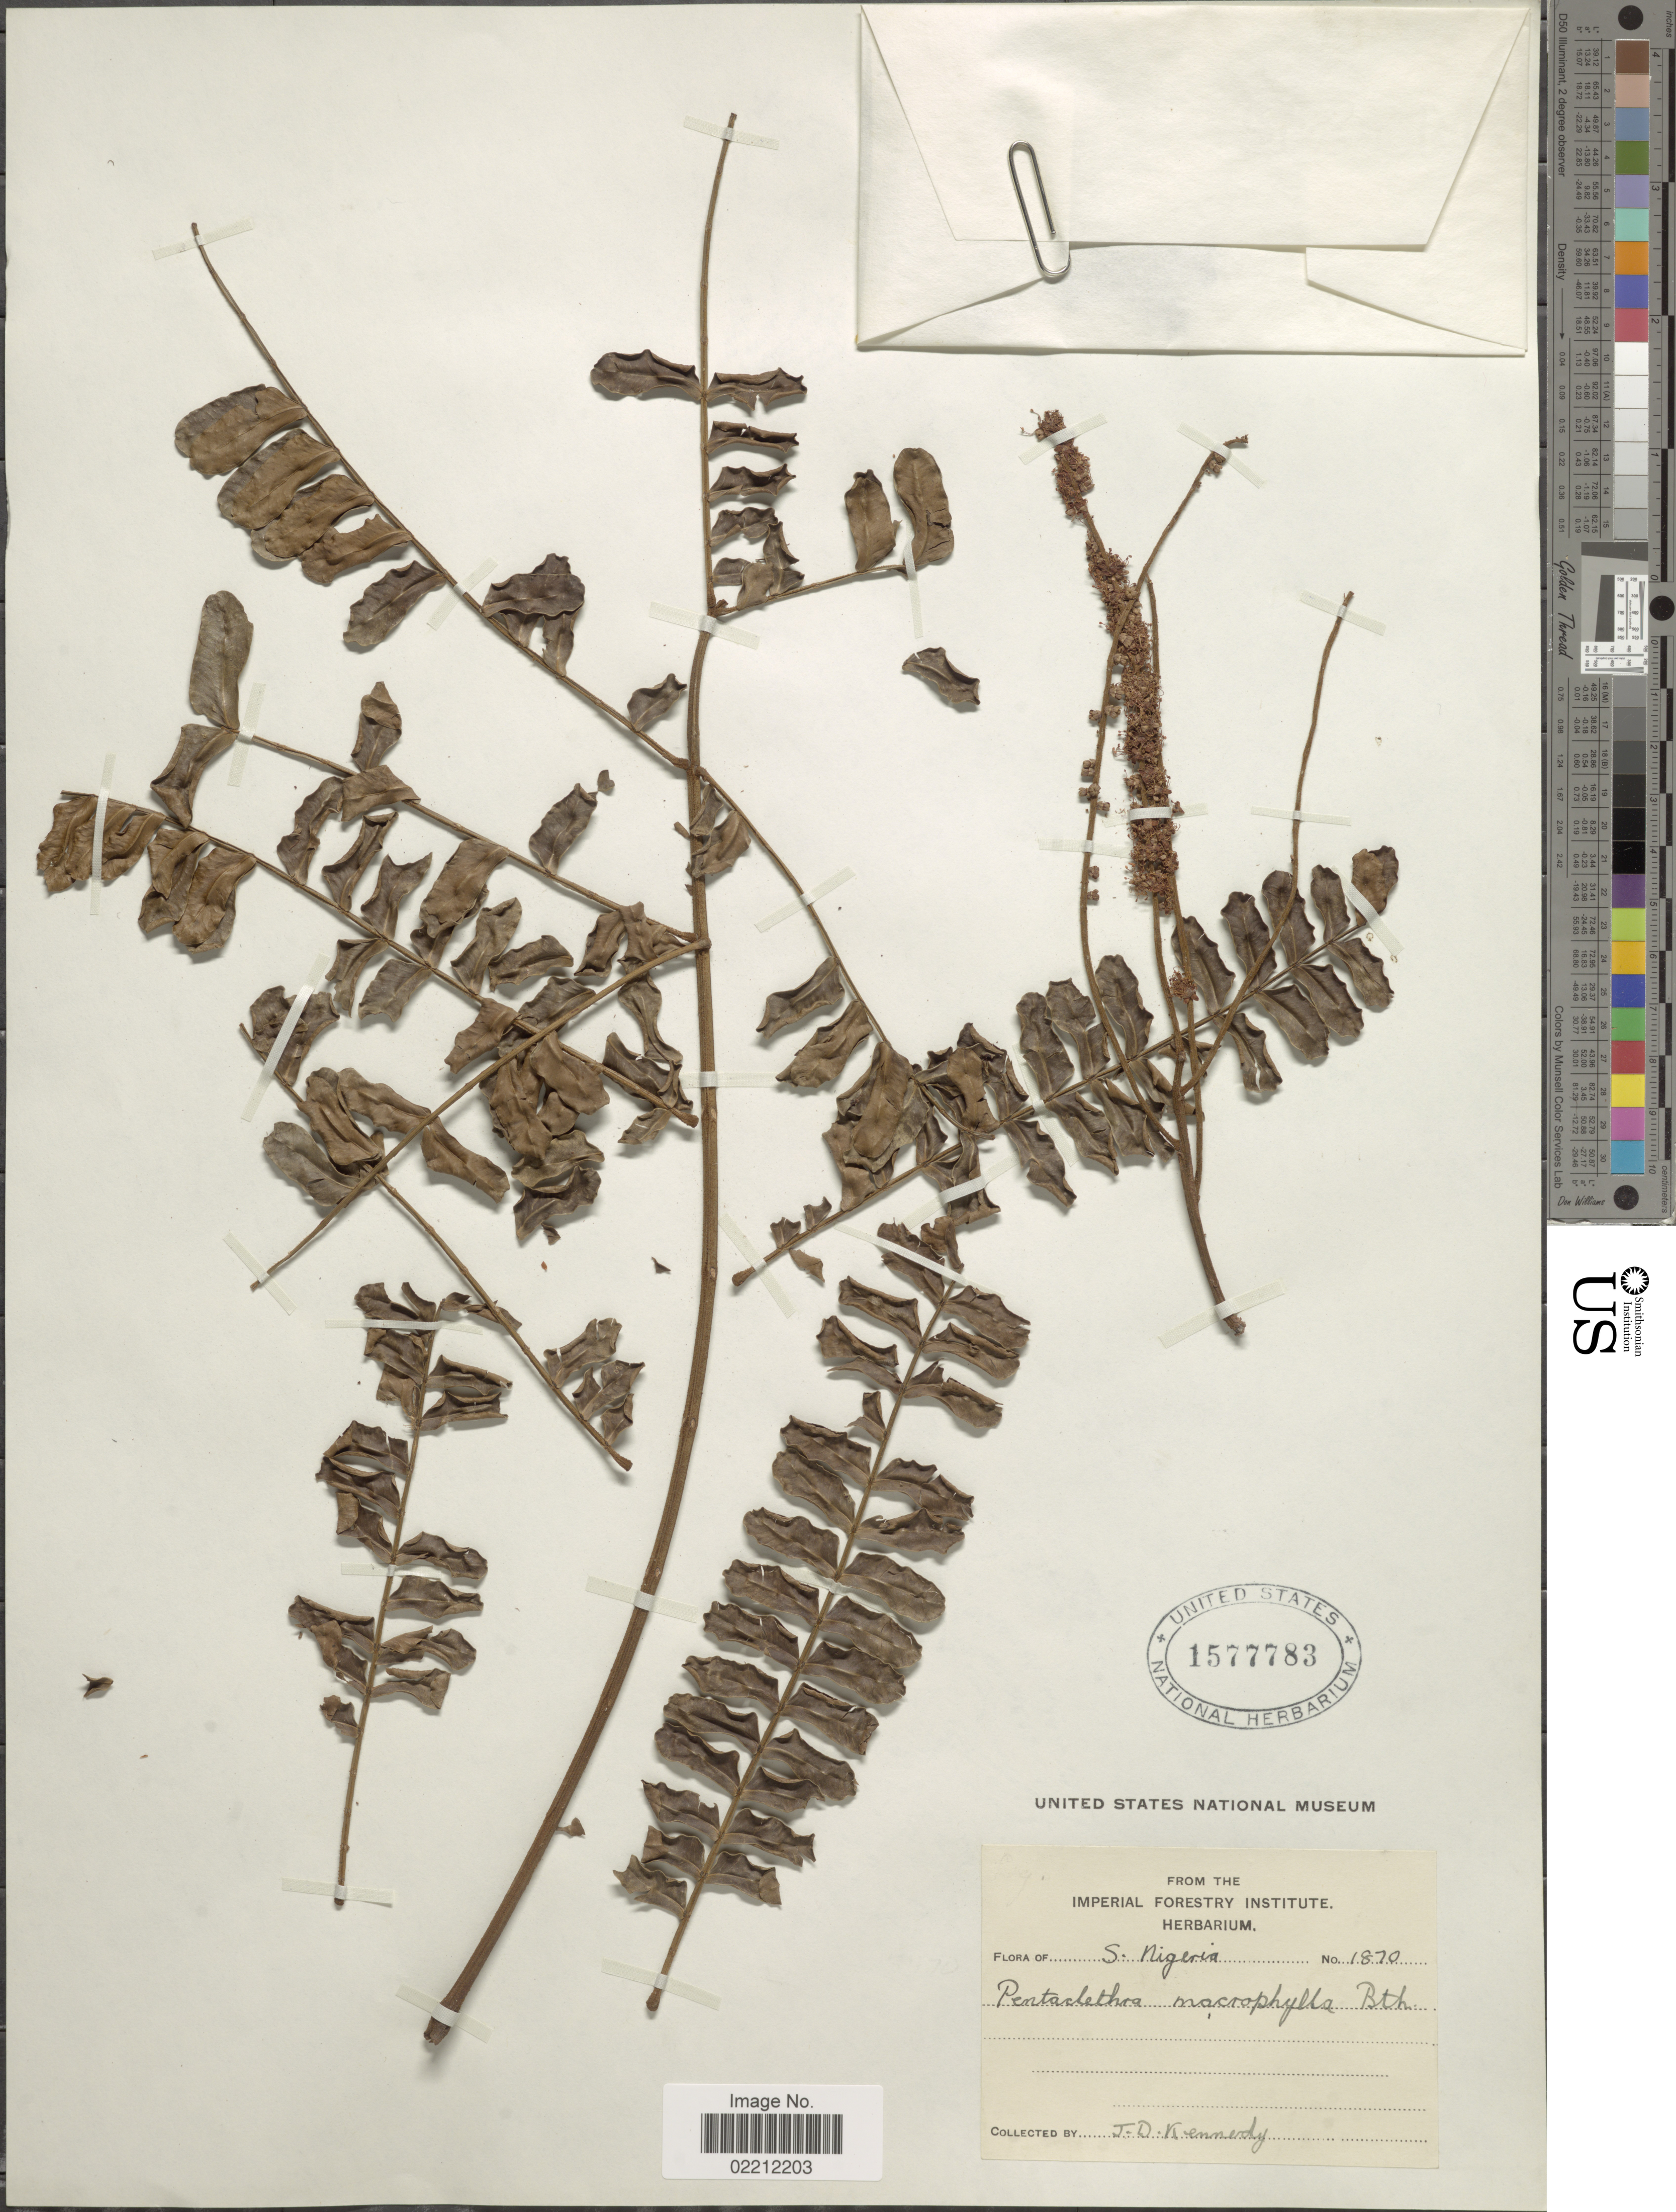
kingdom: Plantae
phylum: Tracheophyta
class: Magnoliopsida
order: Fabales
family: Fabaceae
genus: Pentaclethra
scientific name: Pentaclethra macrophylla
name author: Benth.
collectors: J. D. Kennedy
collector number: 1870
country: Nigeria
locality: S. Nigeria.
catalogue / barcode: US 1577783